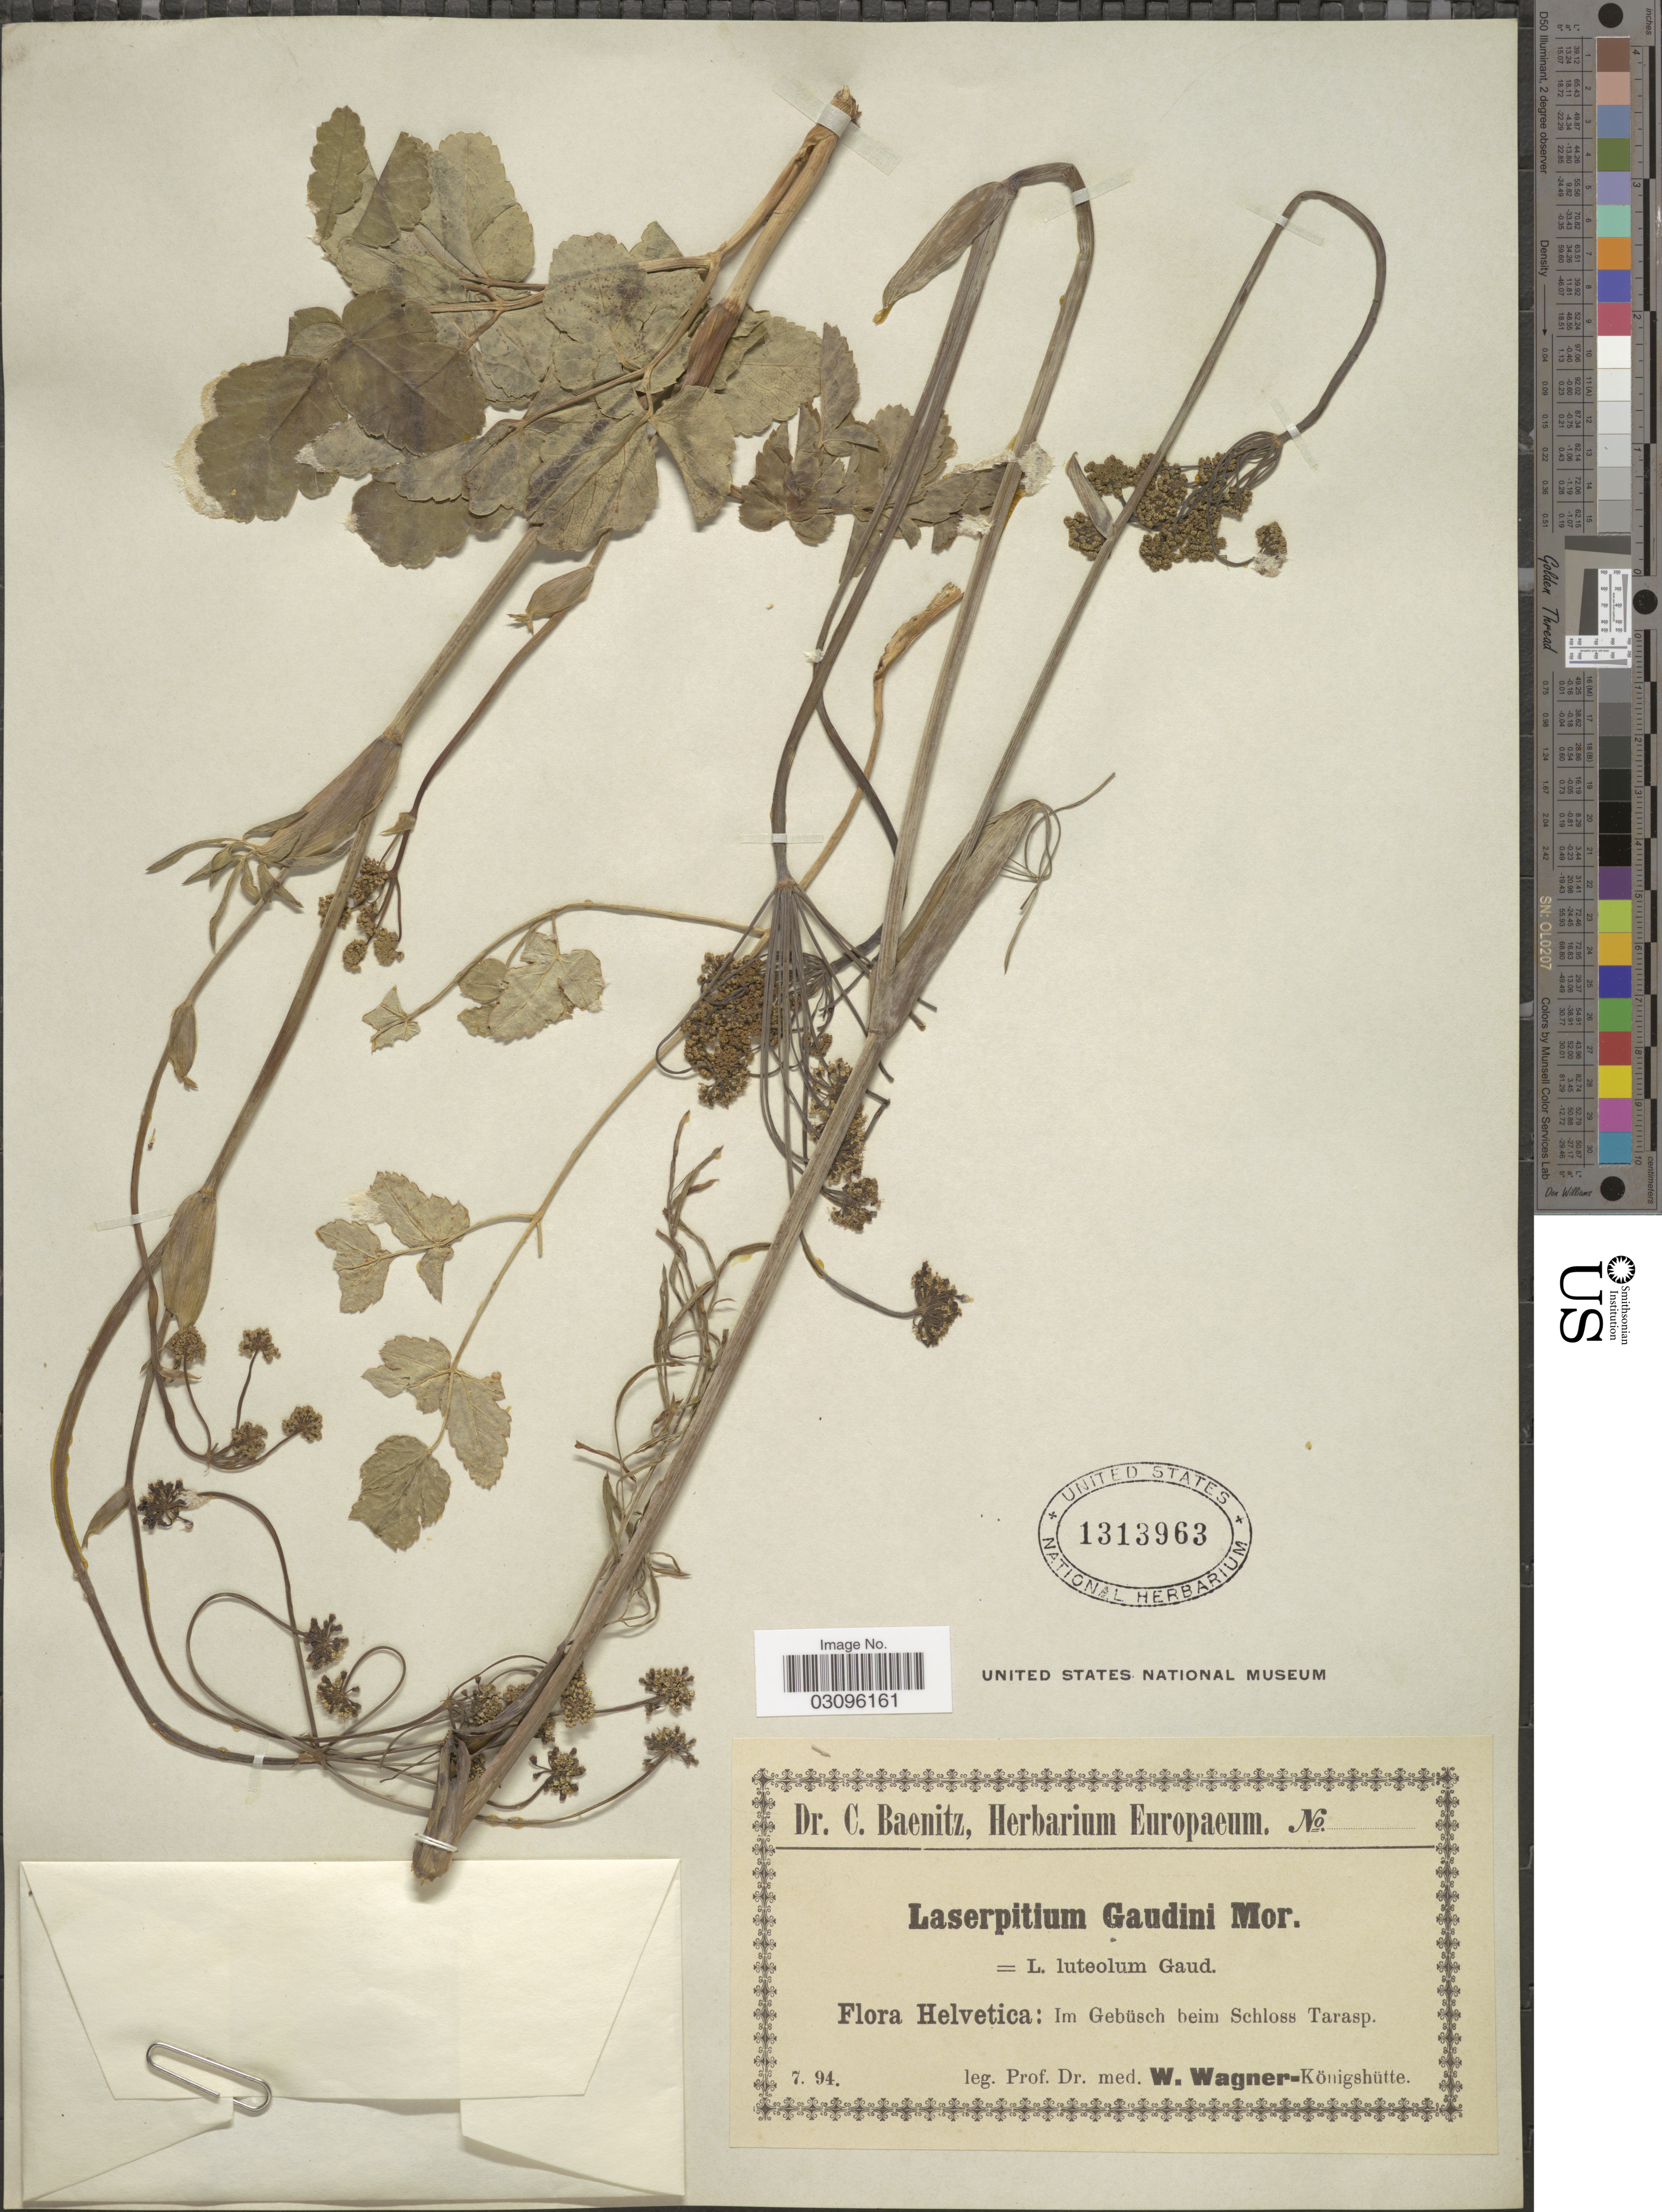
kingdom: Plantae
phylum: Tracheophyta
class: Magnoliopsida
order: Apiales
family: Apiaceae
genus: Laserpitium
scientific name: Laserpitium gaudinii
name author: Moretti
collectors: W. Wagner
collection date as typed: Transcribed d/m/y: /7/94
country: Switzerland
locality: Helvetica: Im Gebüsch beim Schloss Tarasp.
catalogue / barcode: US 1313963